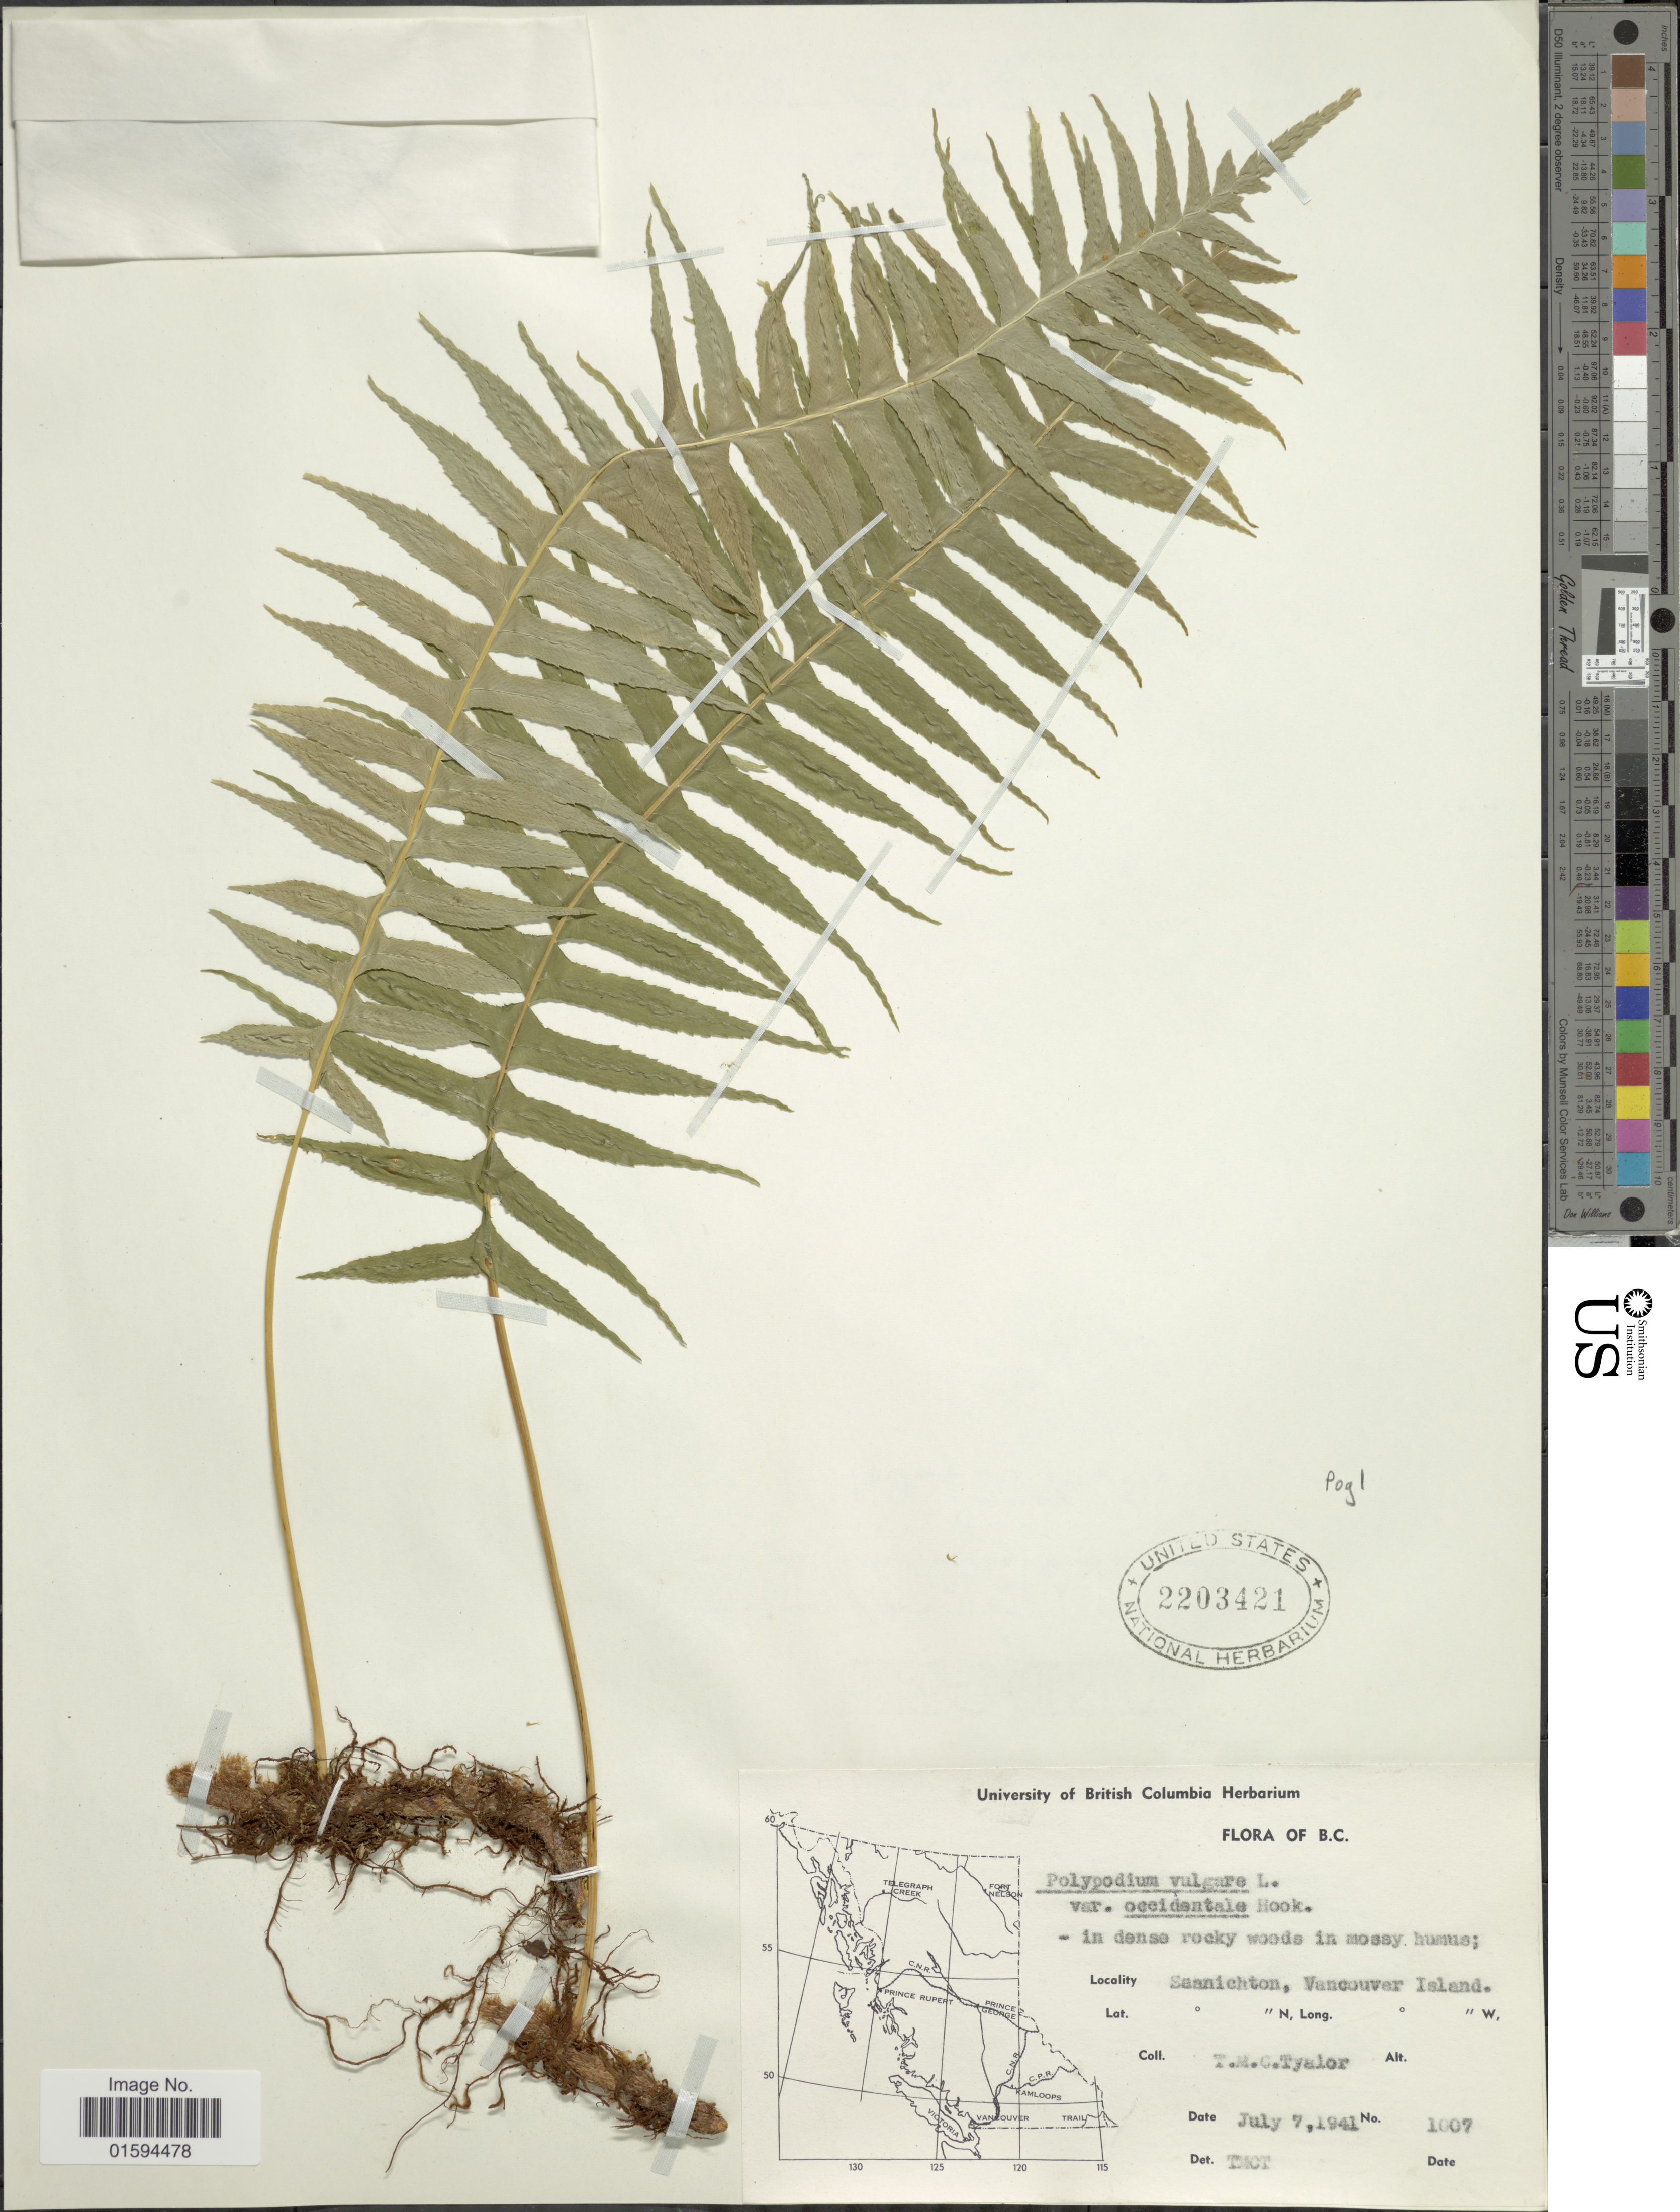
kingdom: Plantae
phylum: Tracheophyta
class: Polypodiopsida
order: Polypodiales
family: Polypodiaceae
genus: Polypodium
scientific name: Polypodium glycyrrhiza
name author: D.C. Eaton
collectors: T. M. C. Taylor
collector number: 1007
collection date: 1941-07-07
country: Canada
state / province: British Columbia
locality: Saanichton, Vancouver Island.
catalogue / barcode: US 2203421